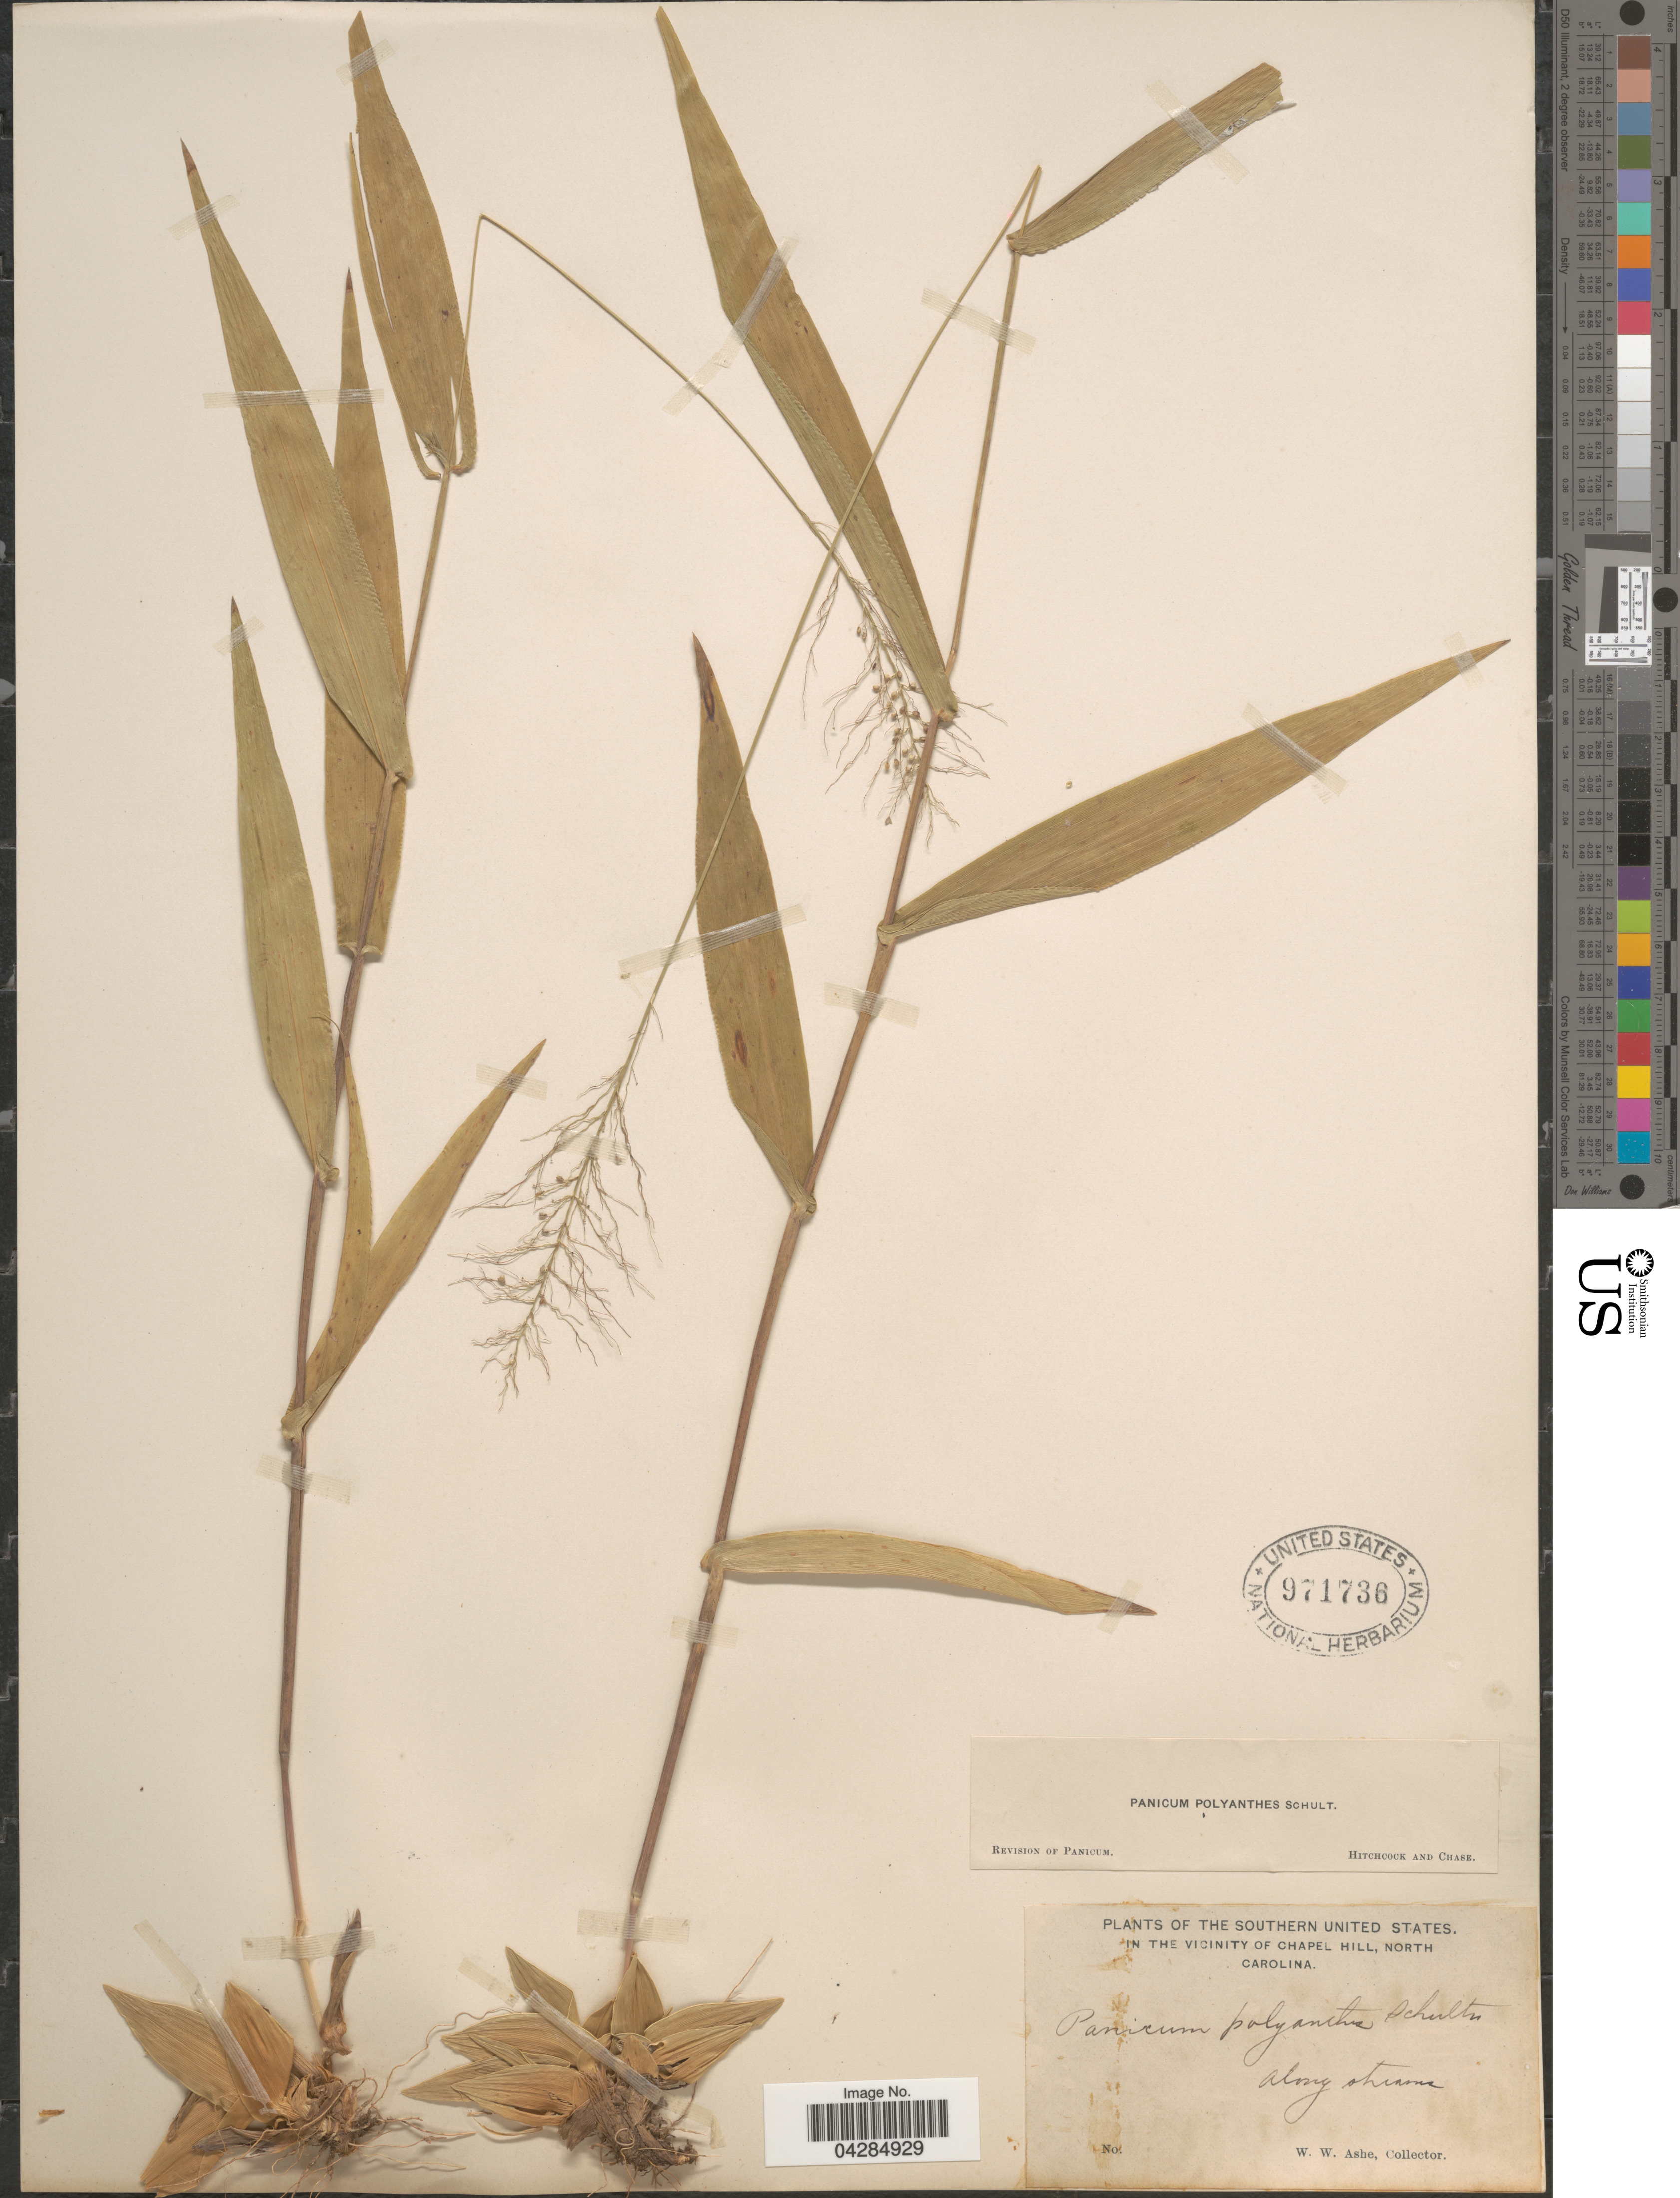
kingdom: Plantae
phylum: Tracheophyta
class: Liliopsida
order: Poales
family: Poaceae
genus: Dichanthelium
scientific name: Dichanthelium polyanthes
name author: (Schult.) Mohlenbr.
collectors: W. W. Ashe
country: United States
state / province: North Carolina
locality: The Southern United States. In the Vicinity of Chapel Hill. Along stream.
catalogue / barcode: US 971736